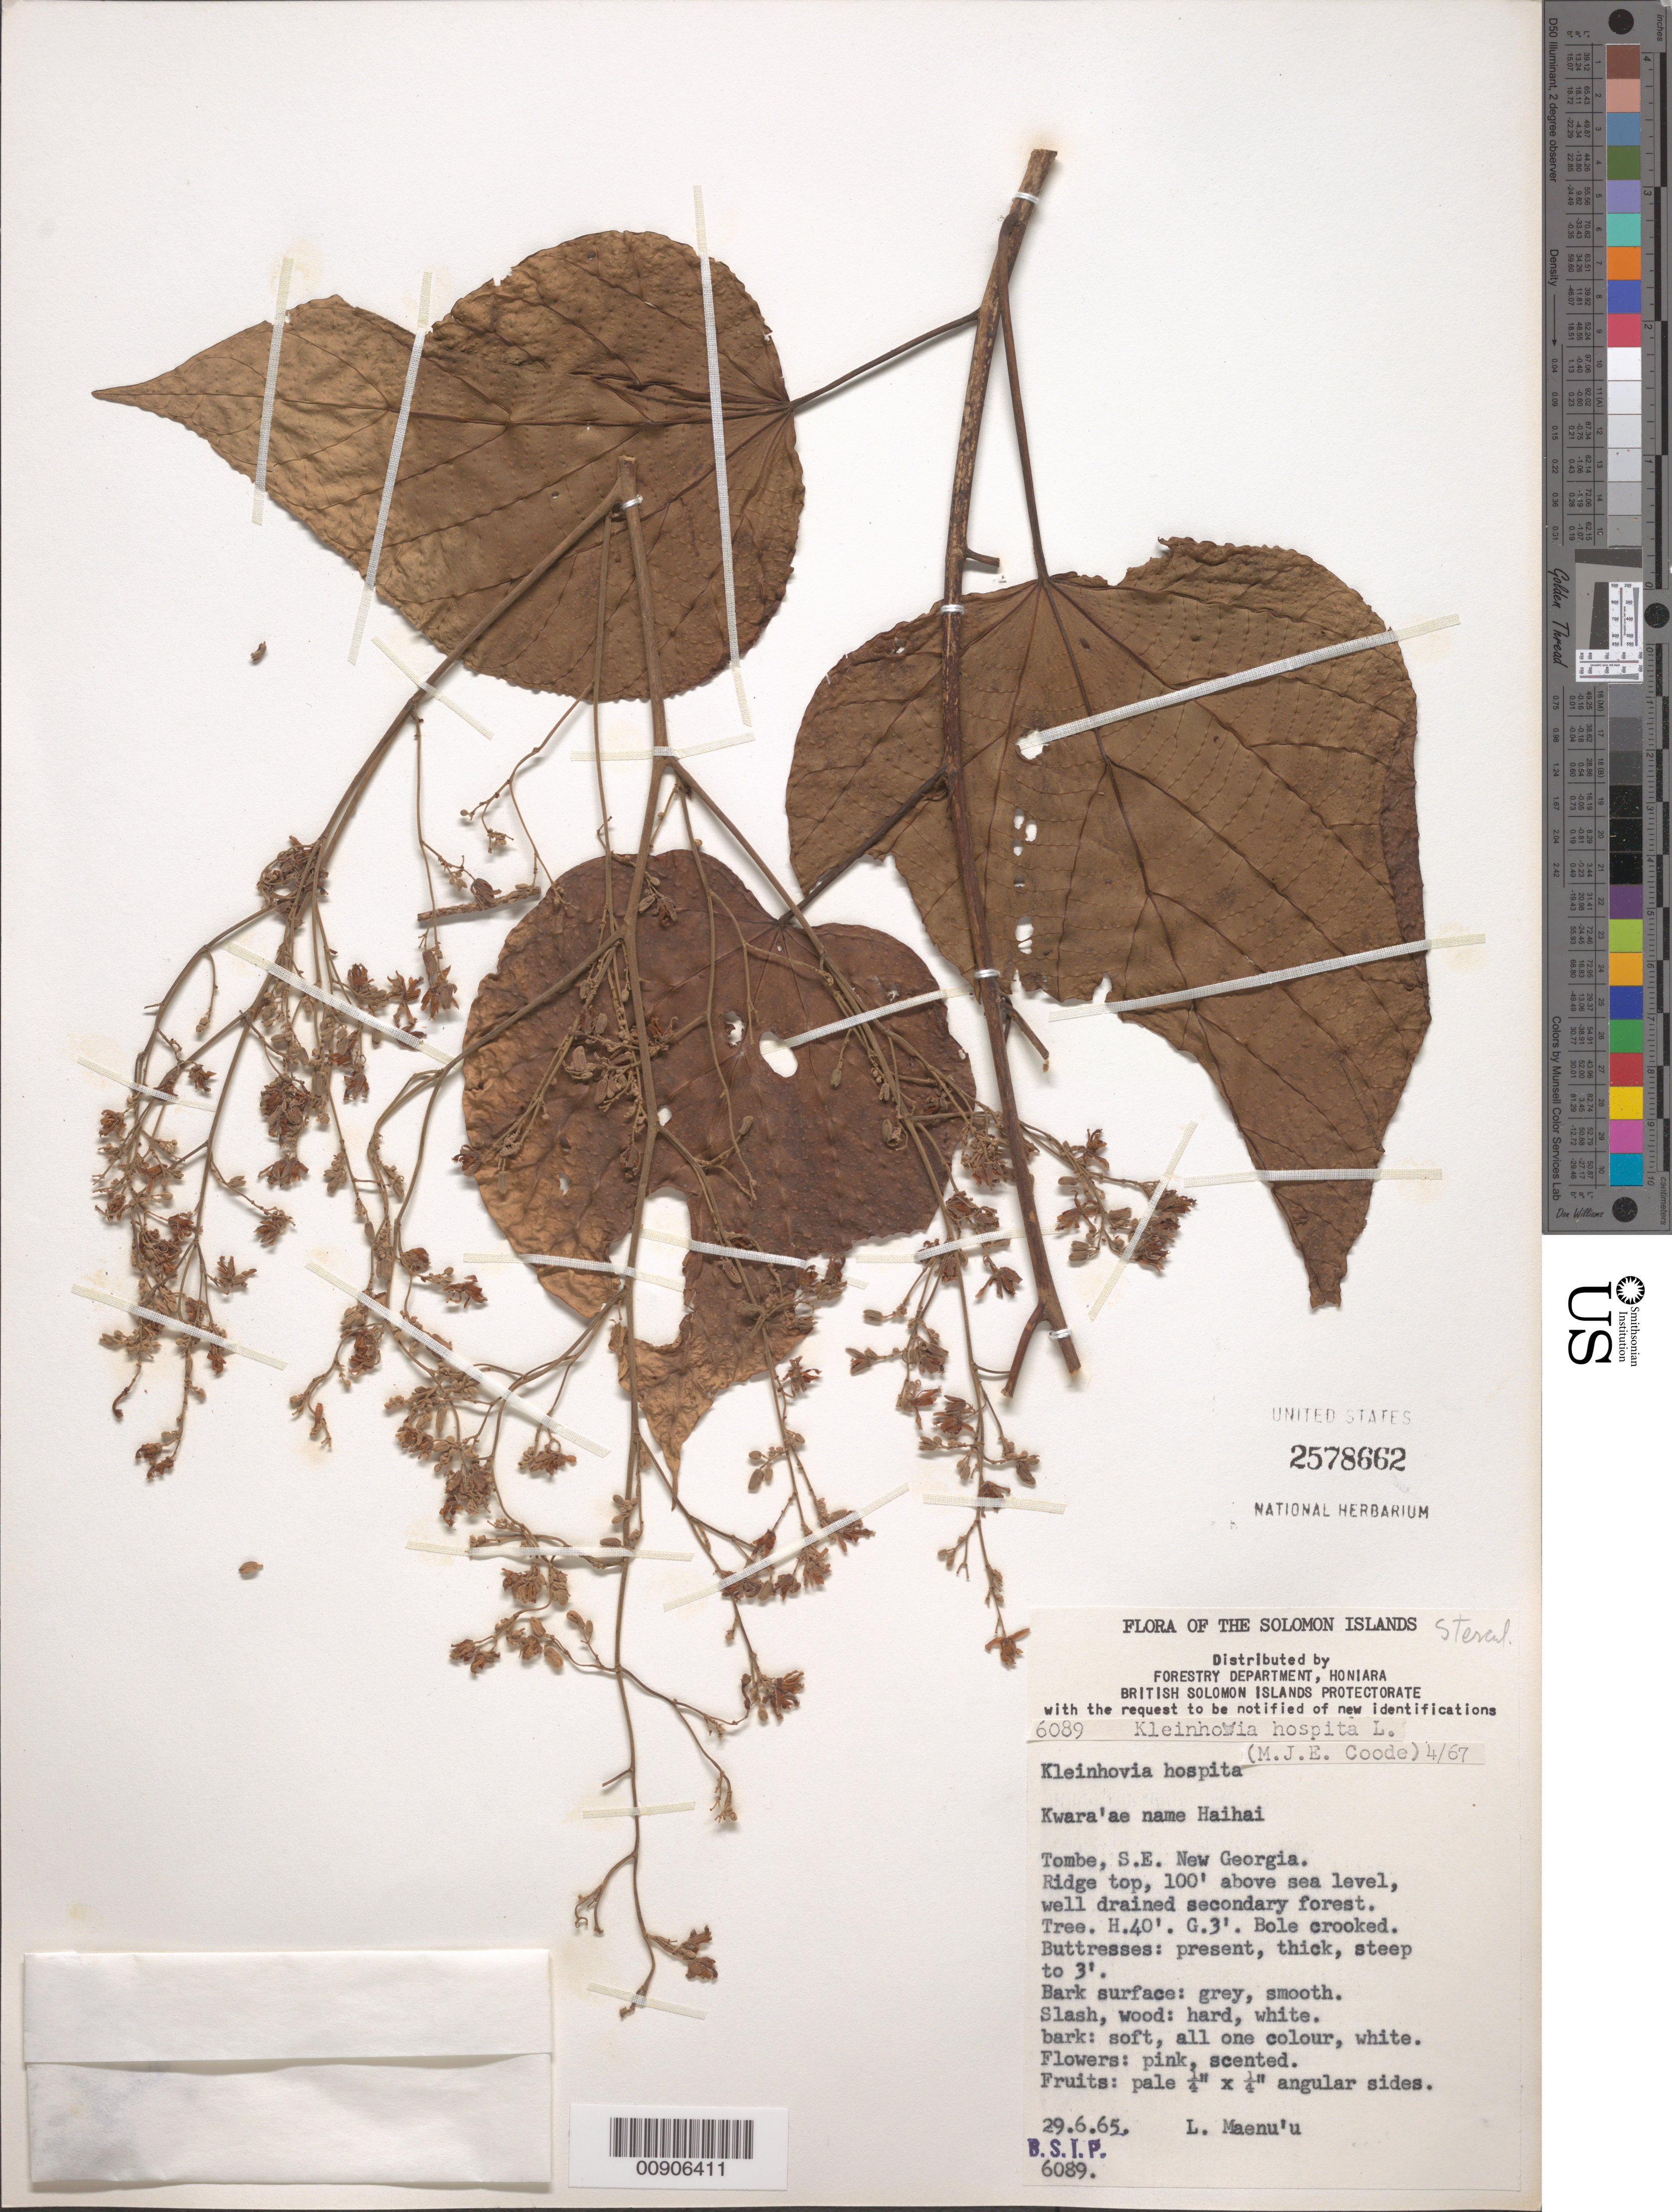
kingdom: Plantae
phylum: Tracheophyta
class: Magnoliopsida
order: Malvales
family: Malvaceae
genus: Kleinhovia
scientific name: Kleinhovia hospita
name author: L.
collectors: L. Maenu'u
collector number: BSIP 6089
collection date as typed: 29 Jun 1965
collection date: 1965-06-29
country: Solomon Islands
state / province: Western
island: New Georgia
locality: Tombe, S. E. New Georgia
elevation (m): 30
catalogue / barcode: US 2578662